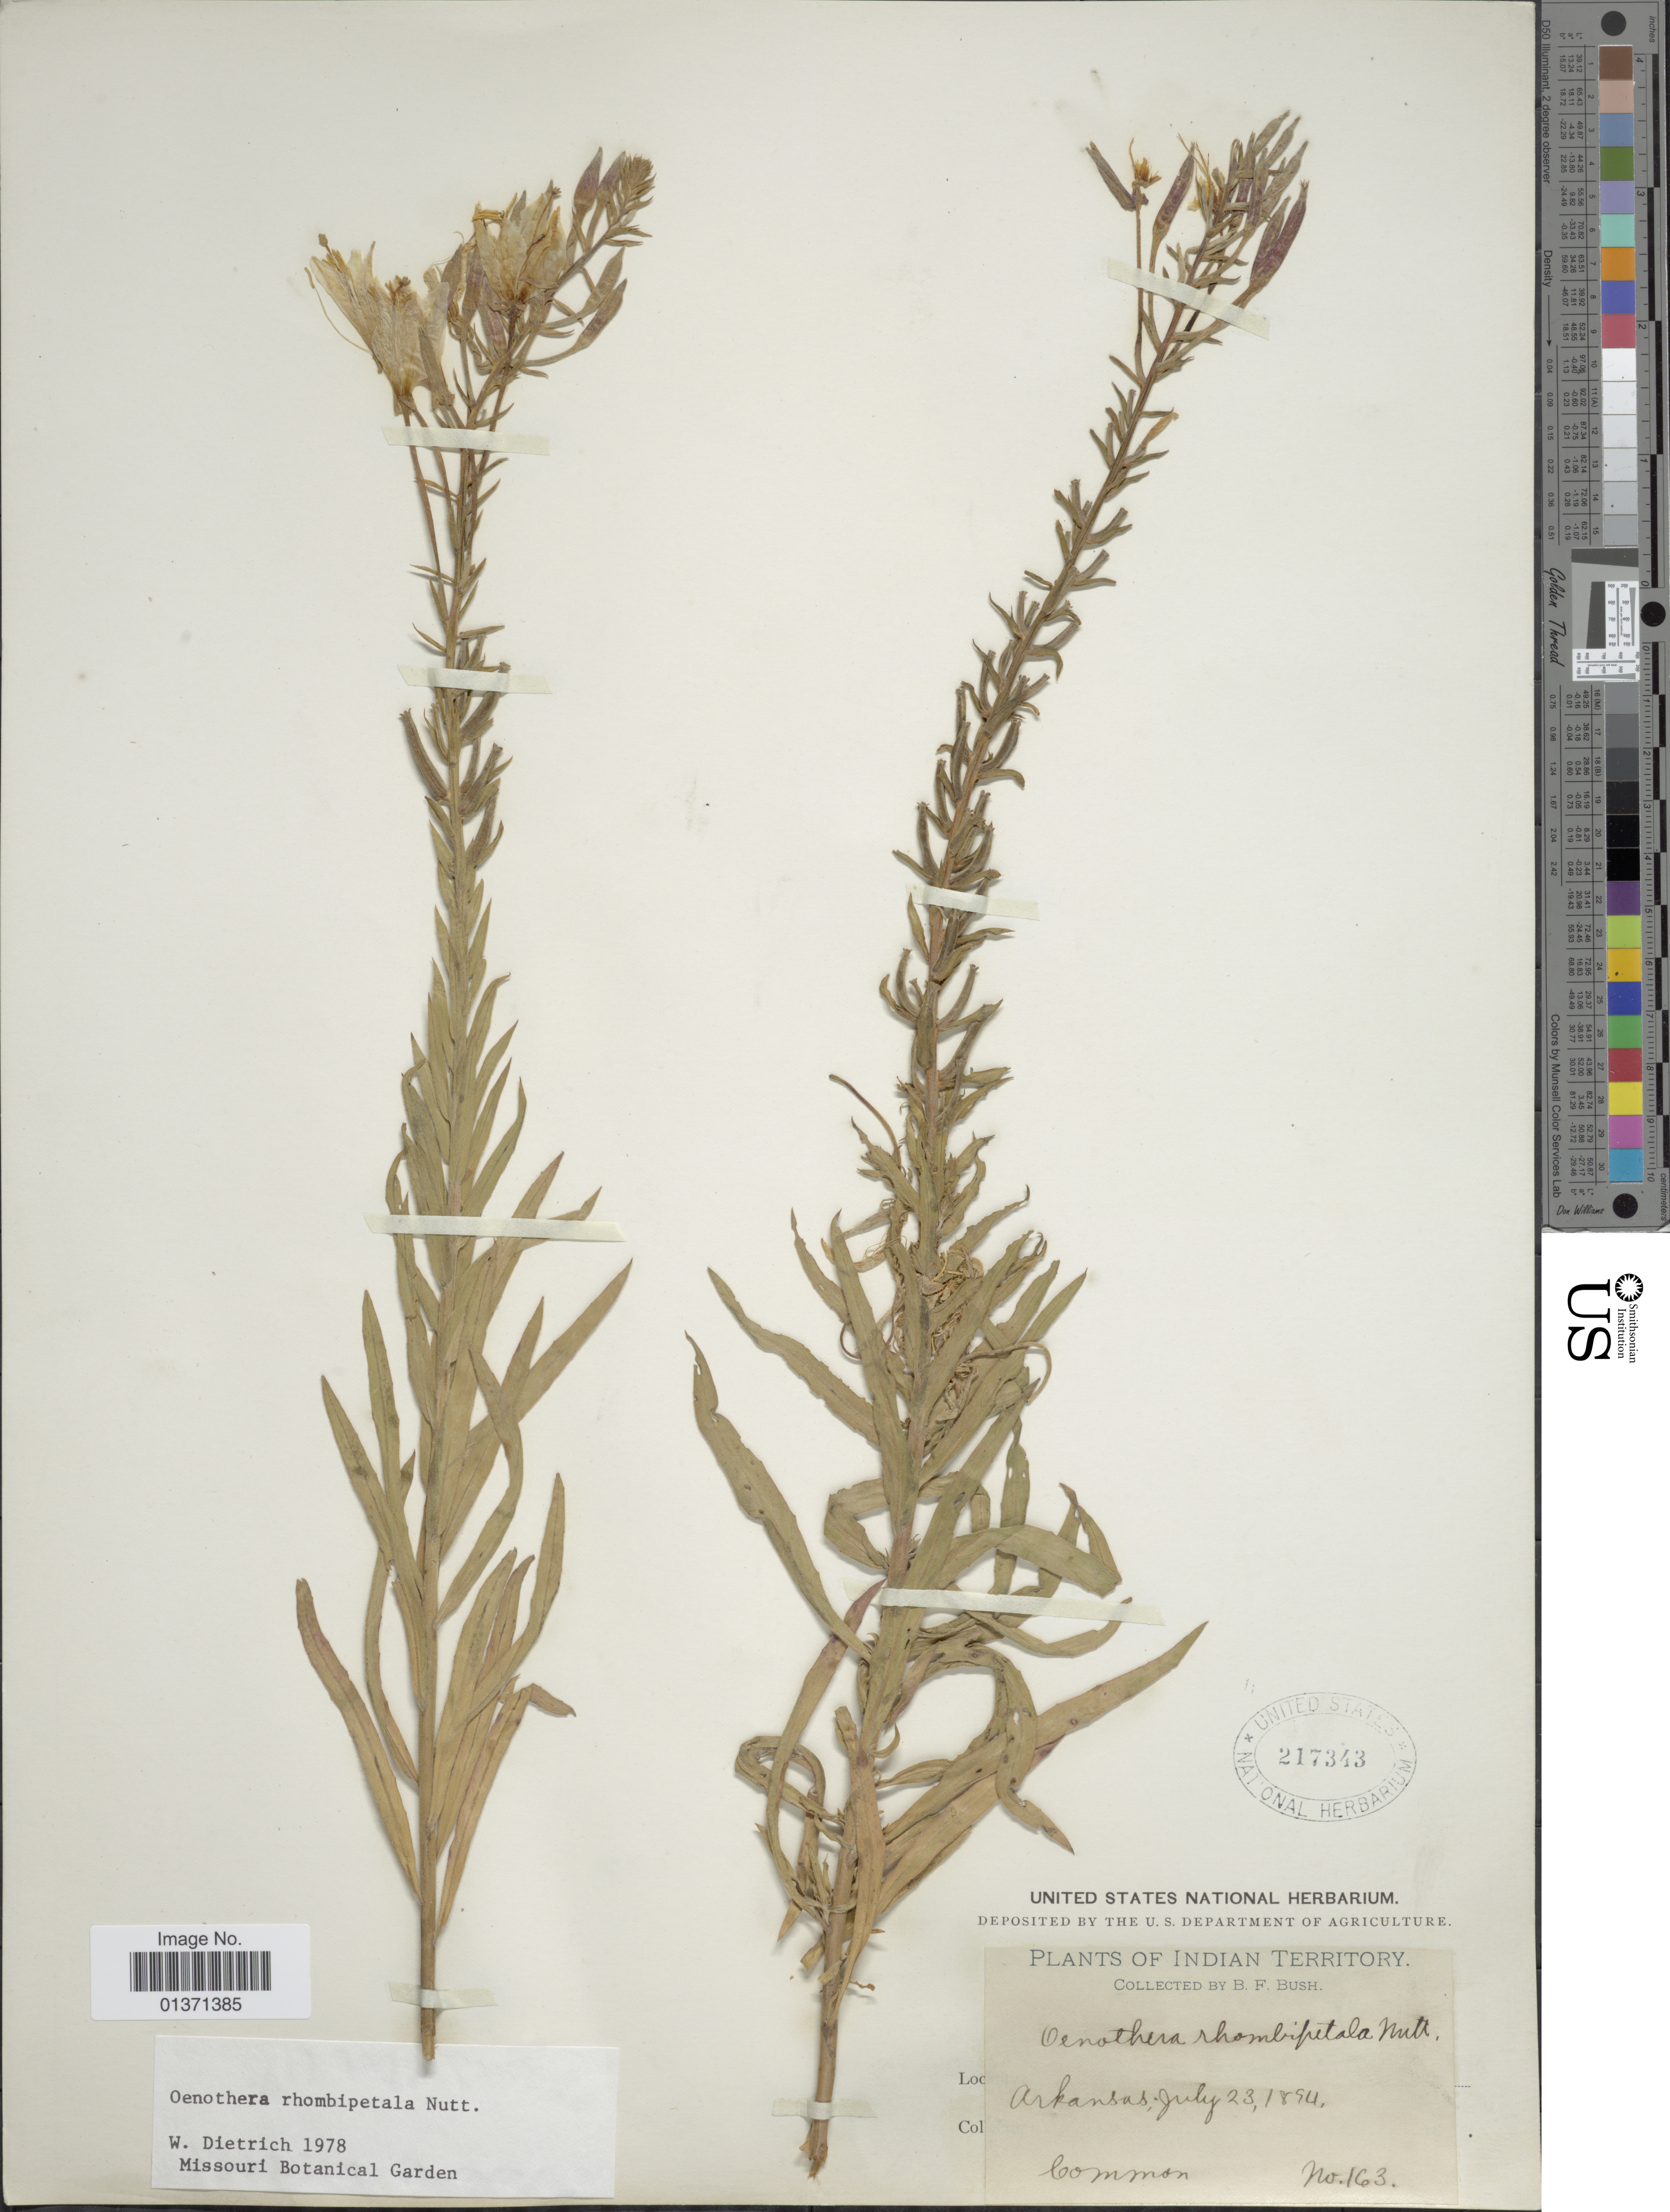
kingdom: Plantae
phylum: Tracheophyta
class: Magnoliopsida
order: Myrtales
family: Onagraceae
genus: Oenothera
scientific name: Oenothera rhombipetala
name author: Nutt. ex Torr & A. Gray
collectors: B. F. Bush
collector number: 163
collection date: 1894-07-23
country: United States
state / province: Arkansas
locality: Indian Territory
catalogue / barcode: US 217343